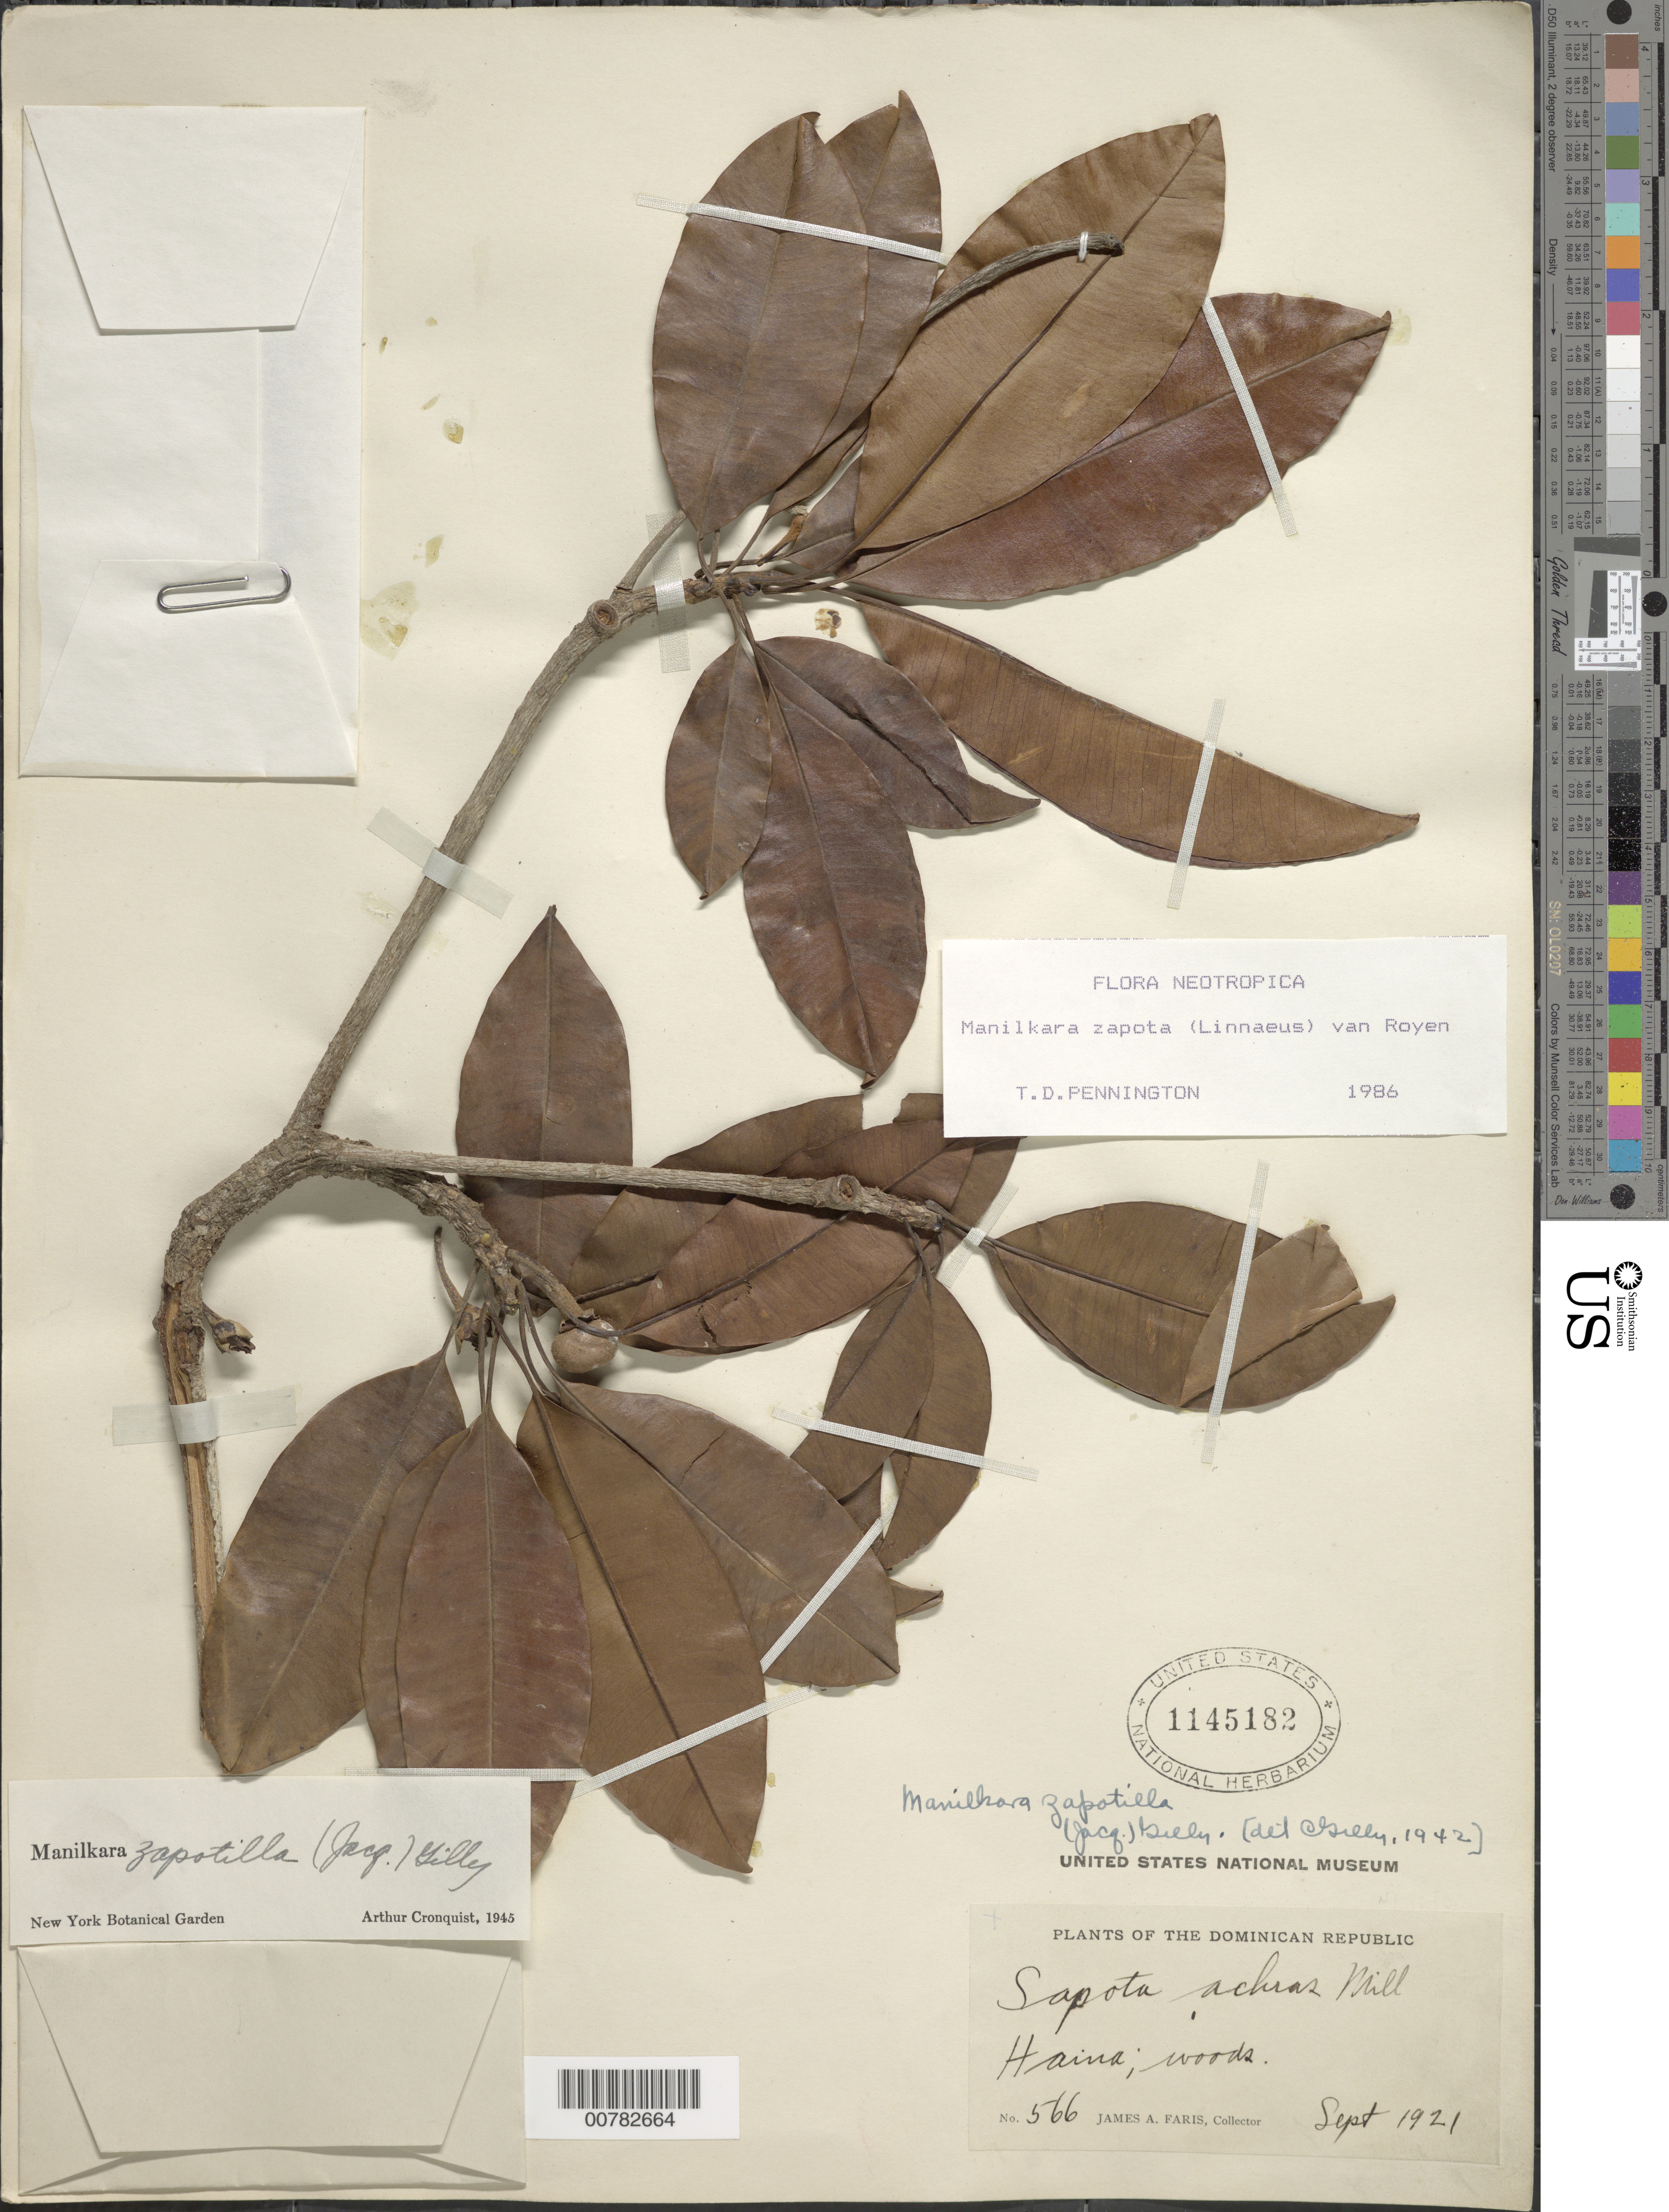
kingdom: Plantae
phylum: Tracheophyta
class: Magnoliopsida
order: Ericales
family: Sapotaceae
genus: Manilkara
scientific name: Manilkara zapota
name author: (L.) P. Royen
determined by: Pennington, T. D., (K)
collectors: J. Faris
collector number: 566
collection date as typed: Sep 1910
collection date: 1910-09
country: Dominican Republic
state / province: San Cristóbal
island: Hispaniola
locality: Haina.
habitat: Woods.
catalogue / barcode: US 1145182